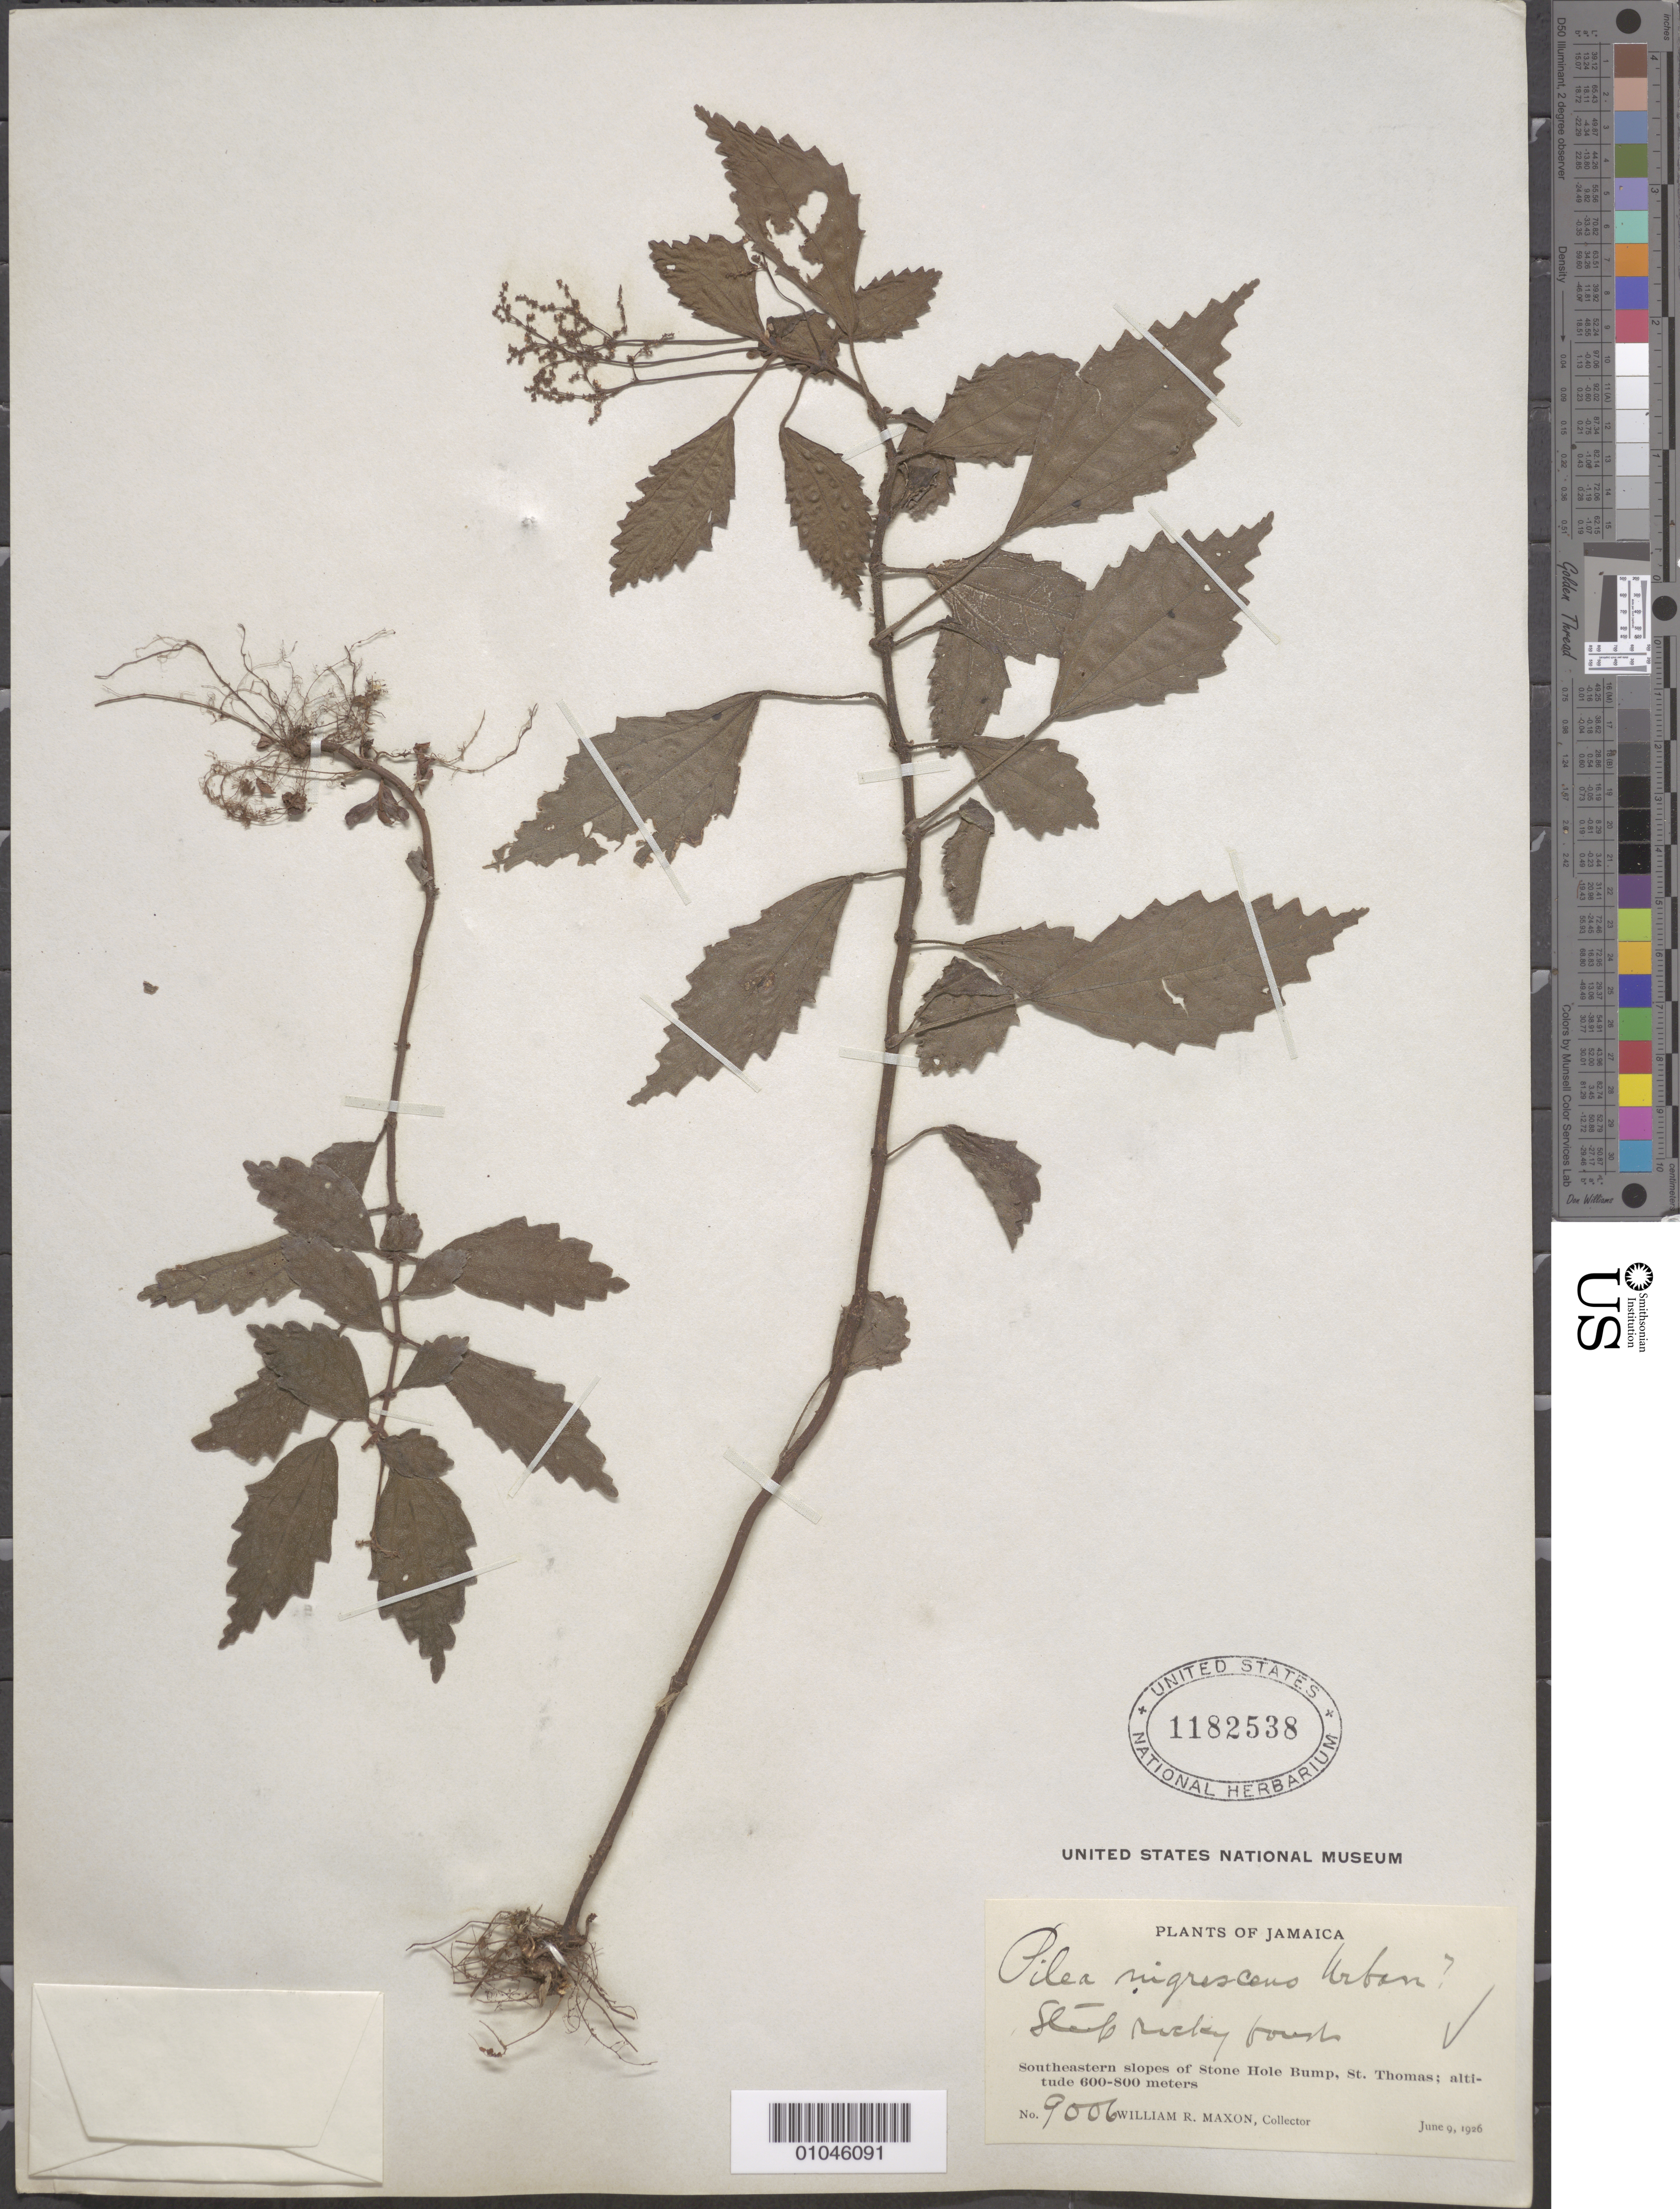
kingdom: Plantae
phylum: Tracheophyta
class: Magnoliopsida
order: Rosales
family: Urticaceae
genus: Pilea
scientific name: Pilea nigrescens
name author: Urb.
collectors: W. R. Maxon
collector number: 9006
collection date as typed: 09 Jun 1926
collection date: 1926-06-09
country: Jamaica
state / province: Saint Thomas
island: Jamaica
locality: Shrub, rocky growth. SE slopes of Stone Hole Bump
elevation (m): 600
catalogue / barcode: US 1182538